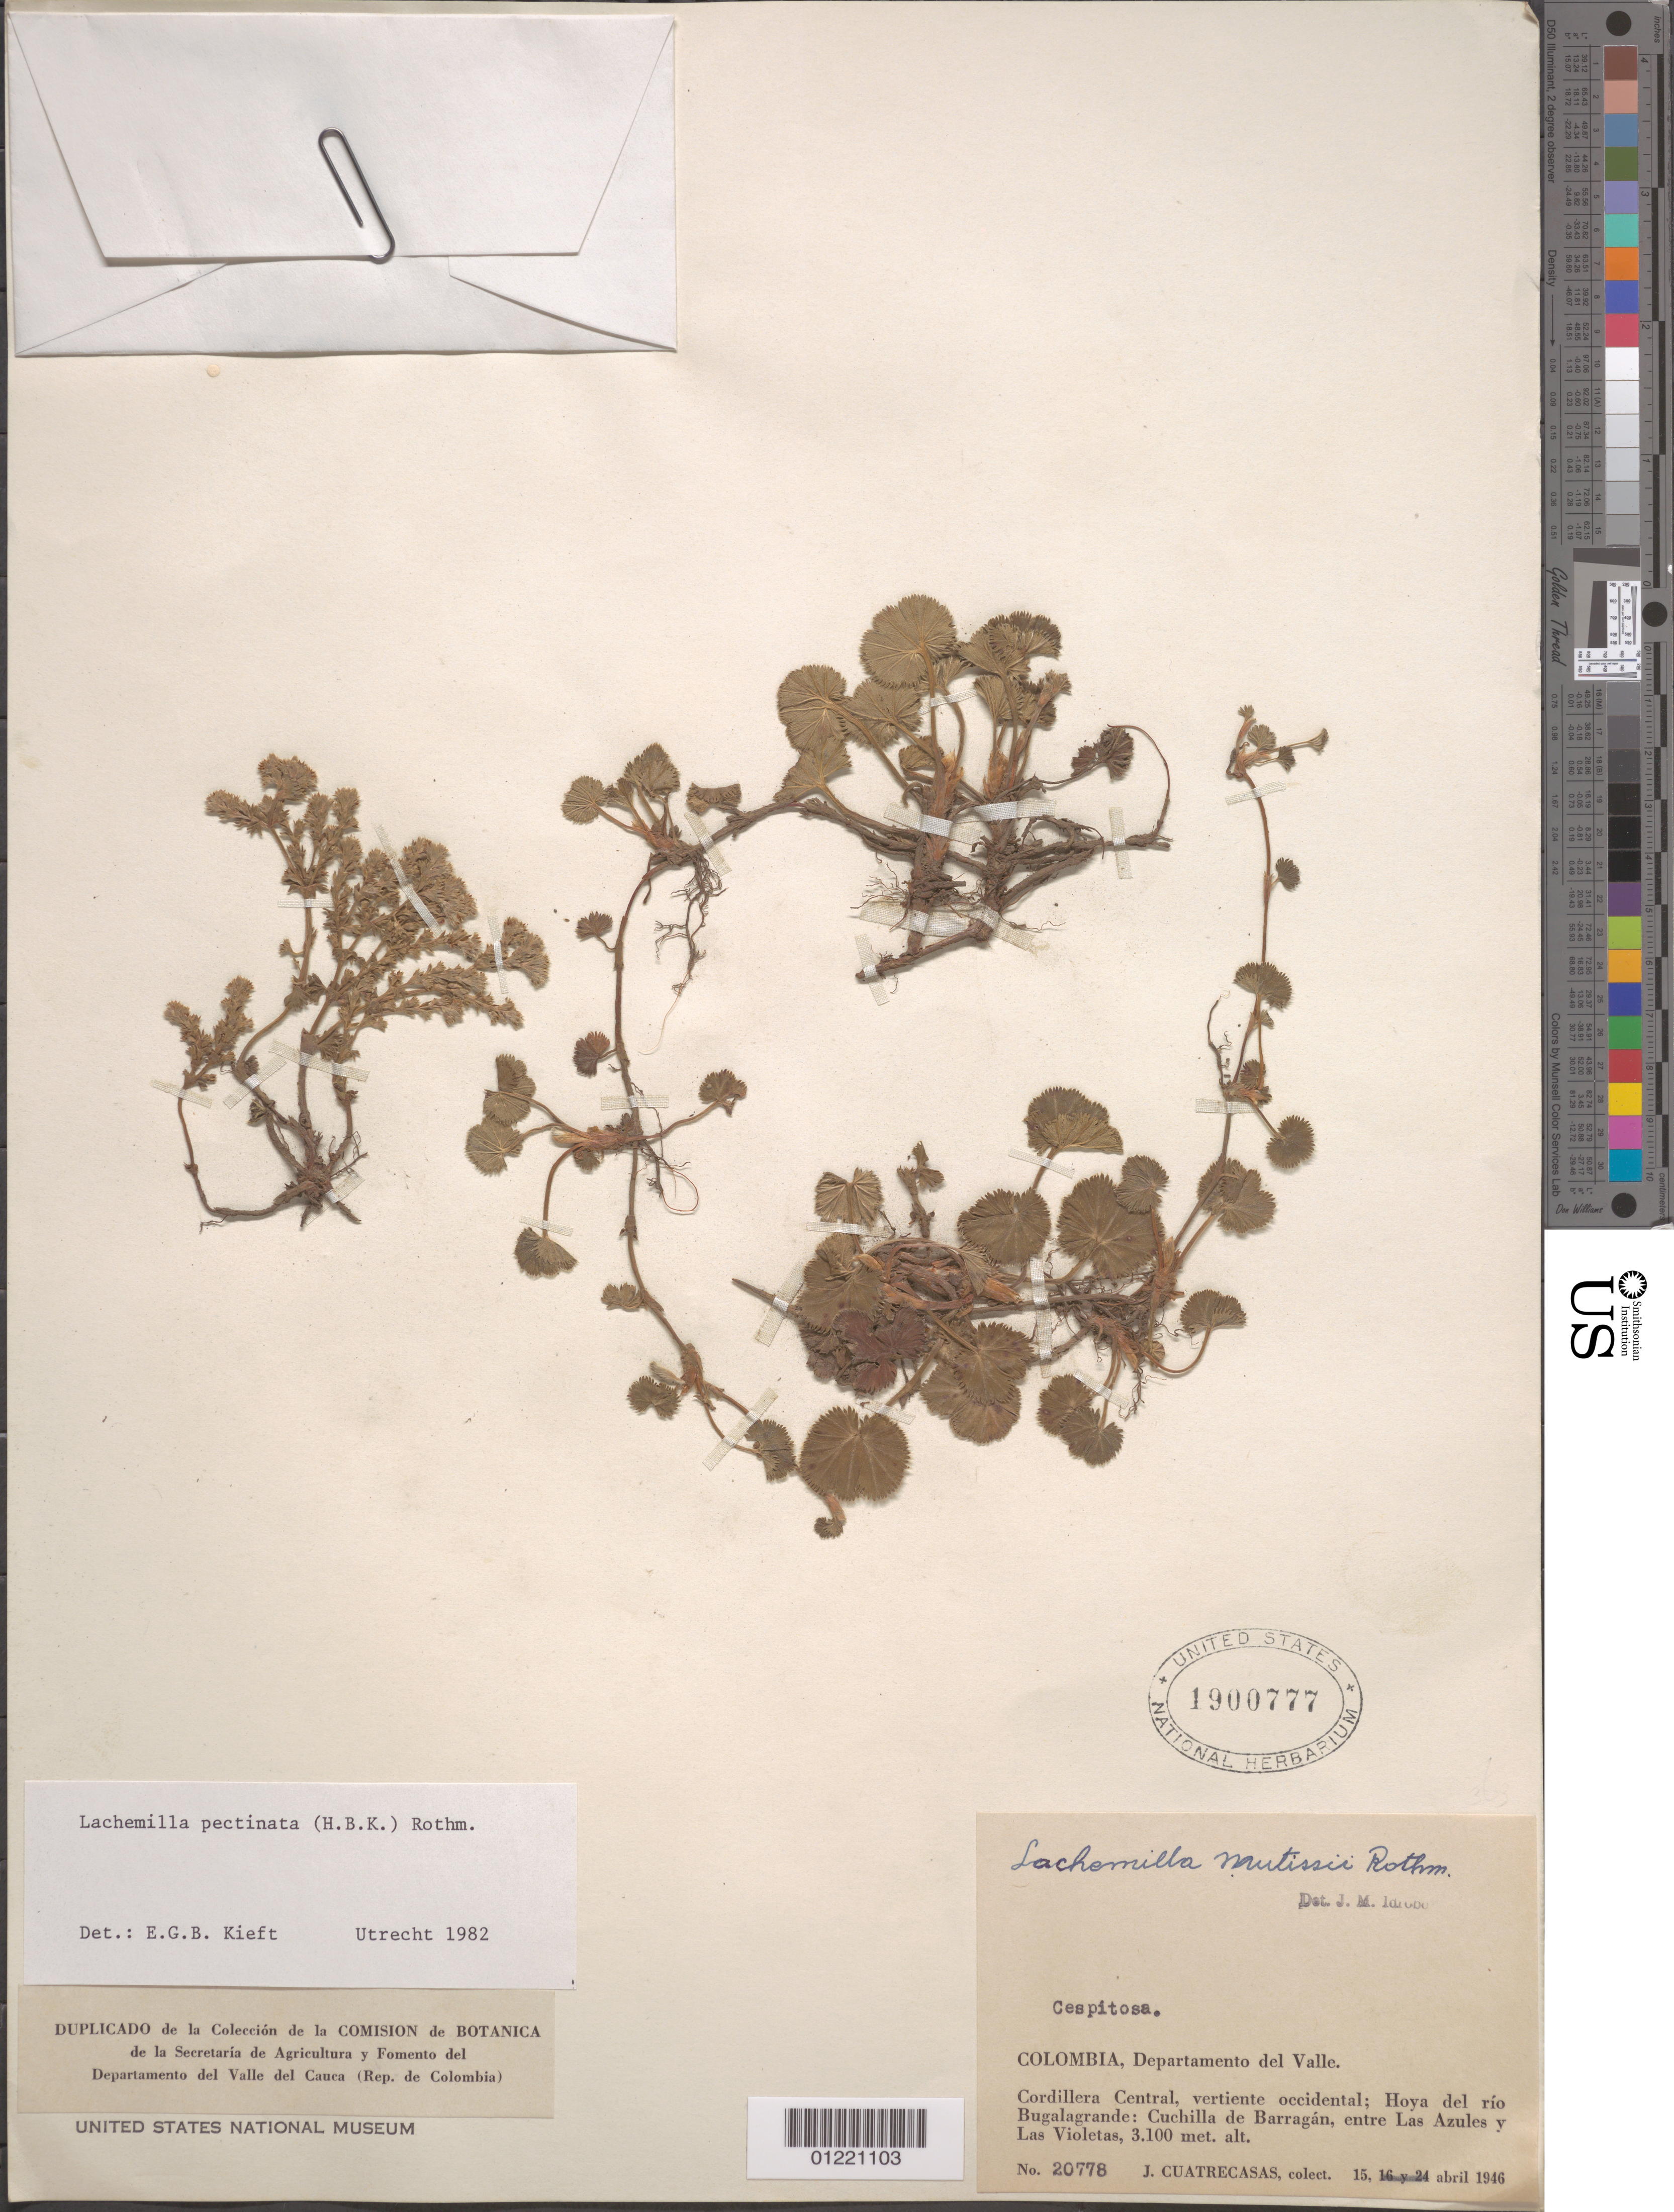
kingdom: Plantae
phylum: Tracheophyta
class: Magnoliopsida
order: Rosales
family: Rosaceae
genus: Lachemilla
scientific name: Lachemilla pectinata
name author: (Kunth) Rothm.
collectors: J. Cuatrecasas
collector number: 20778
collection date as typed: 15 Apr 1946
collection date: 1946-04-15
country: Colombia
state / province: Valle del Cauca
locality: Cordillera Central, vertiente occidental; Hoya del rio Bugalagrande: Cuchilla de Barragán, entre Las Azules y Las Violetas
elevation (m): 3100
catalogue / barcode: US 1900777